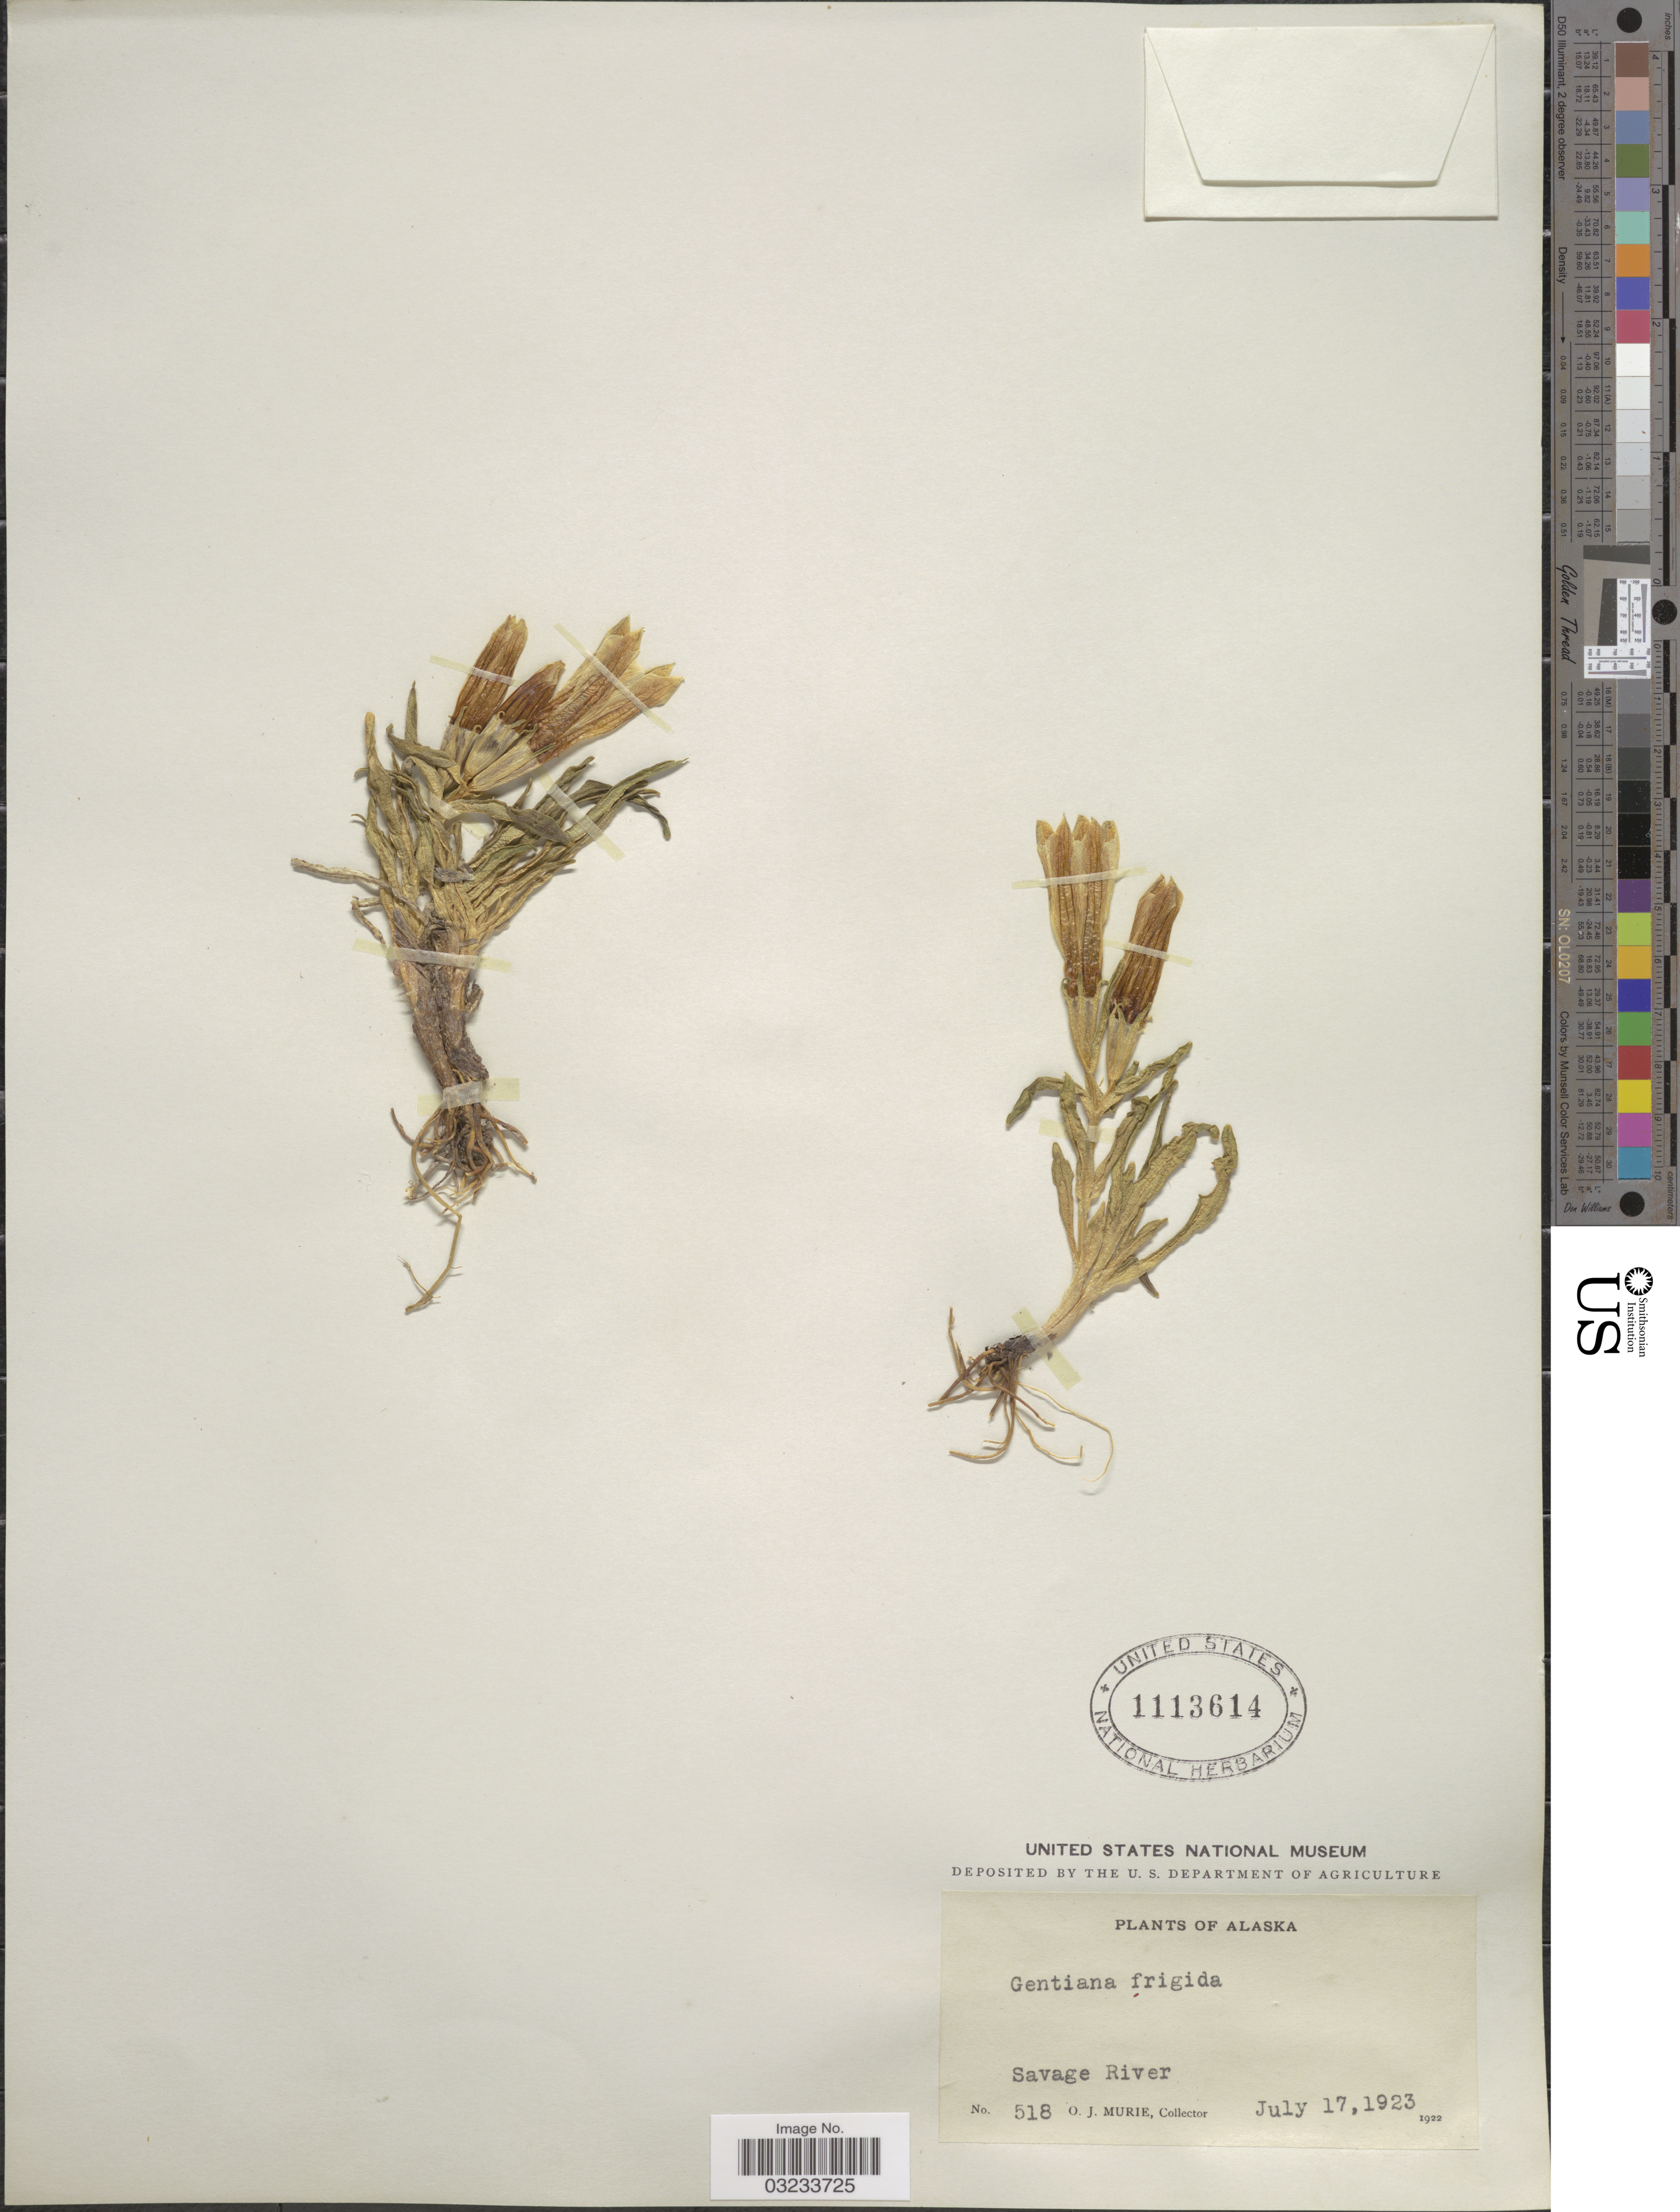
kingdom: Plantae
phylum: Tracheophyta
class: Magnoliopsida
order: Gentianales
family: Gentianaceae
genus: Gentiana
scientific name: Gentiana algida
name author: Pall.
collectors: O. Murie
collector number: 518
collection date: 1923-07-17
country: United States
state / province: Alaska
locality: Savage River.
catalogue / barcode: US 1113614